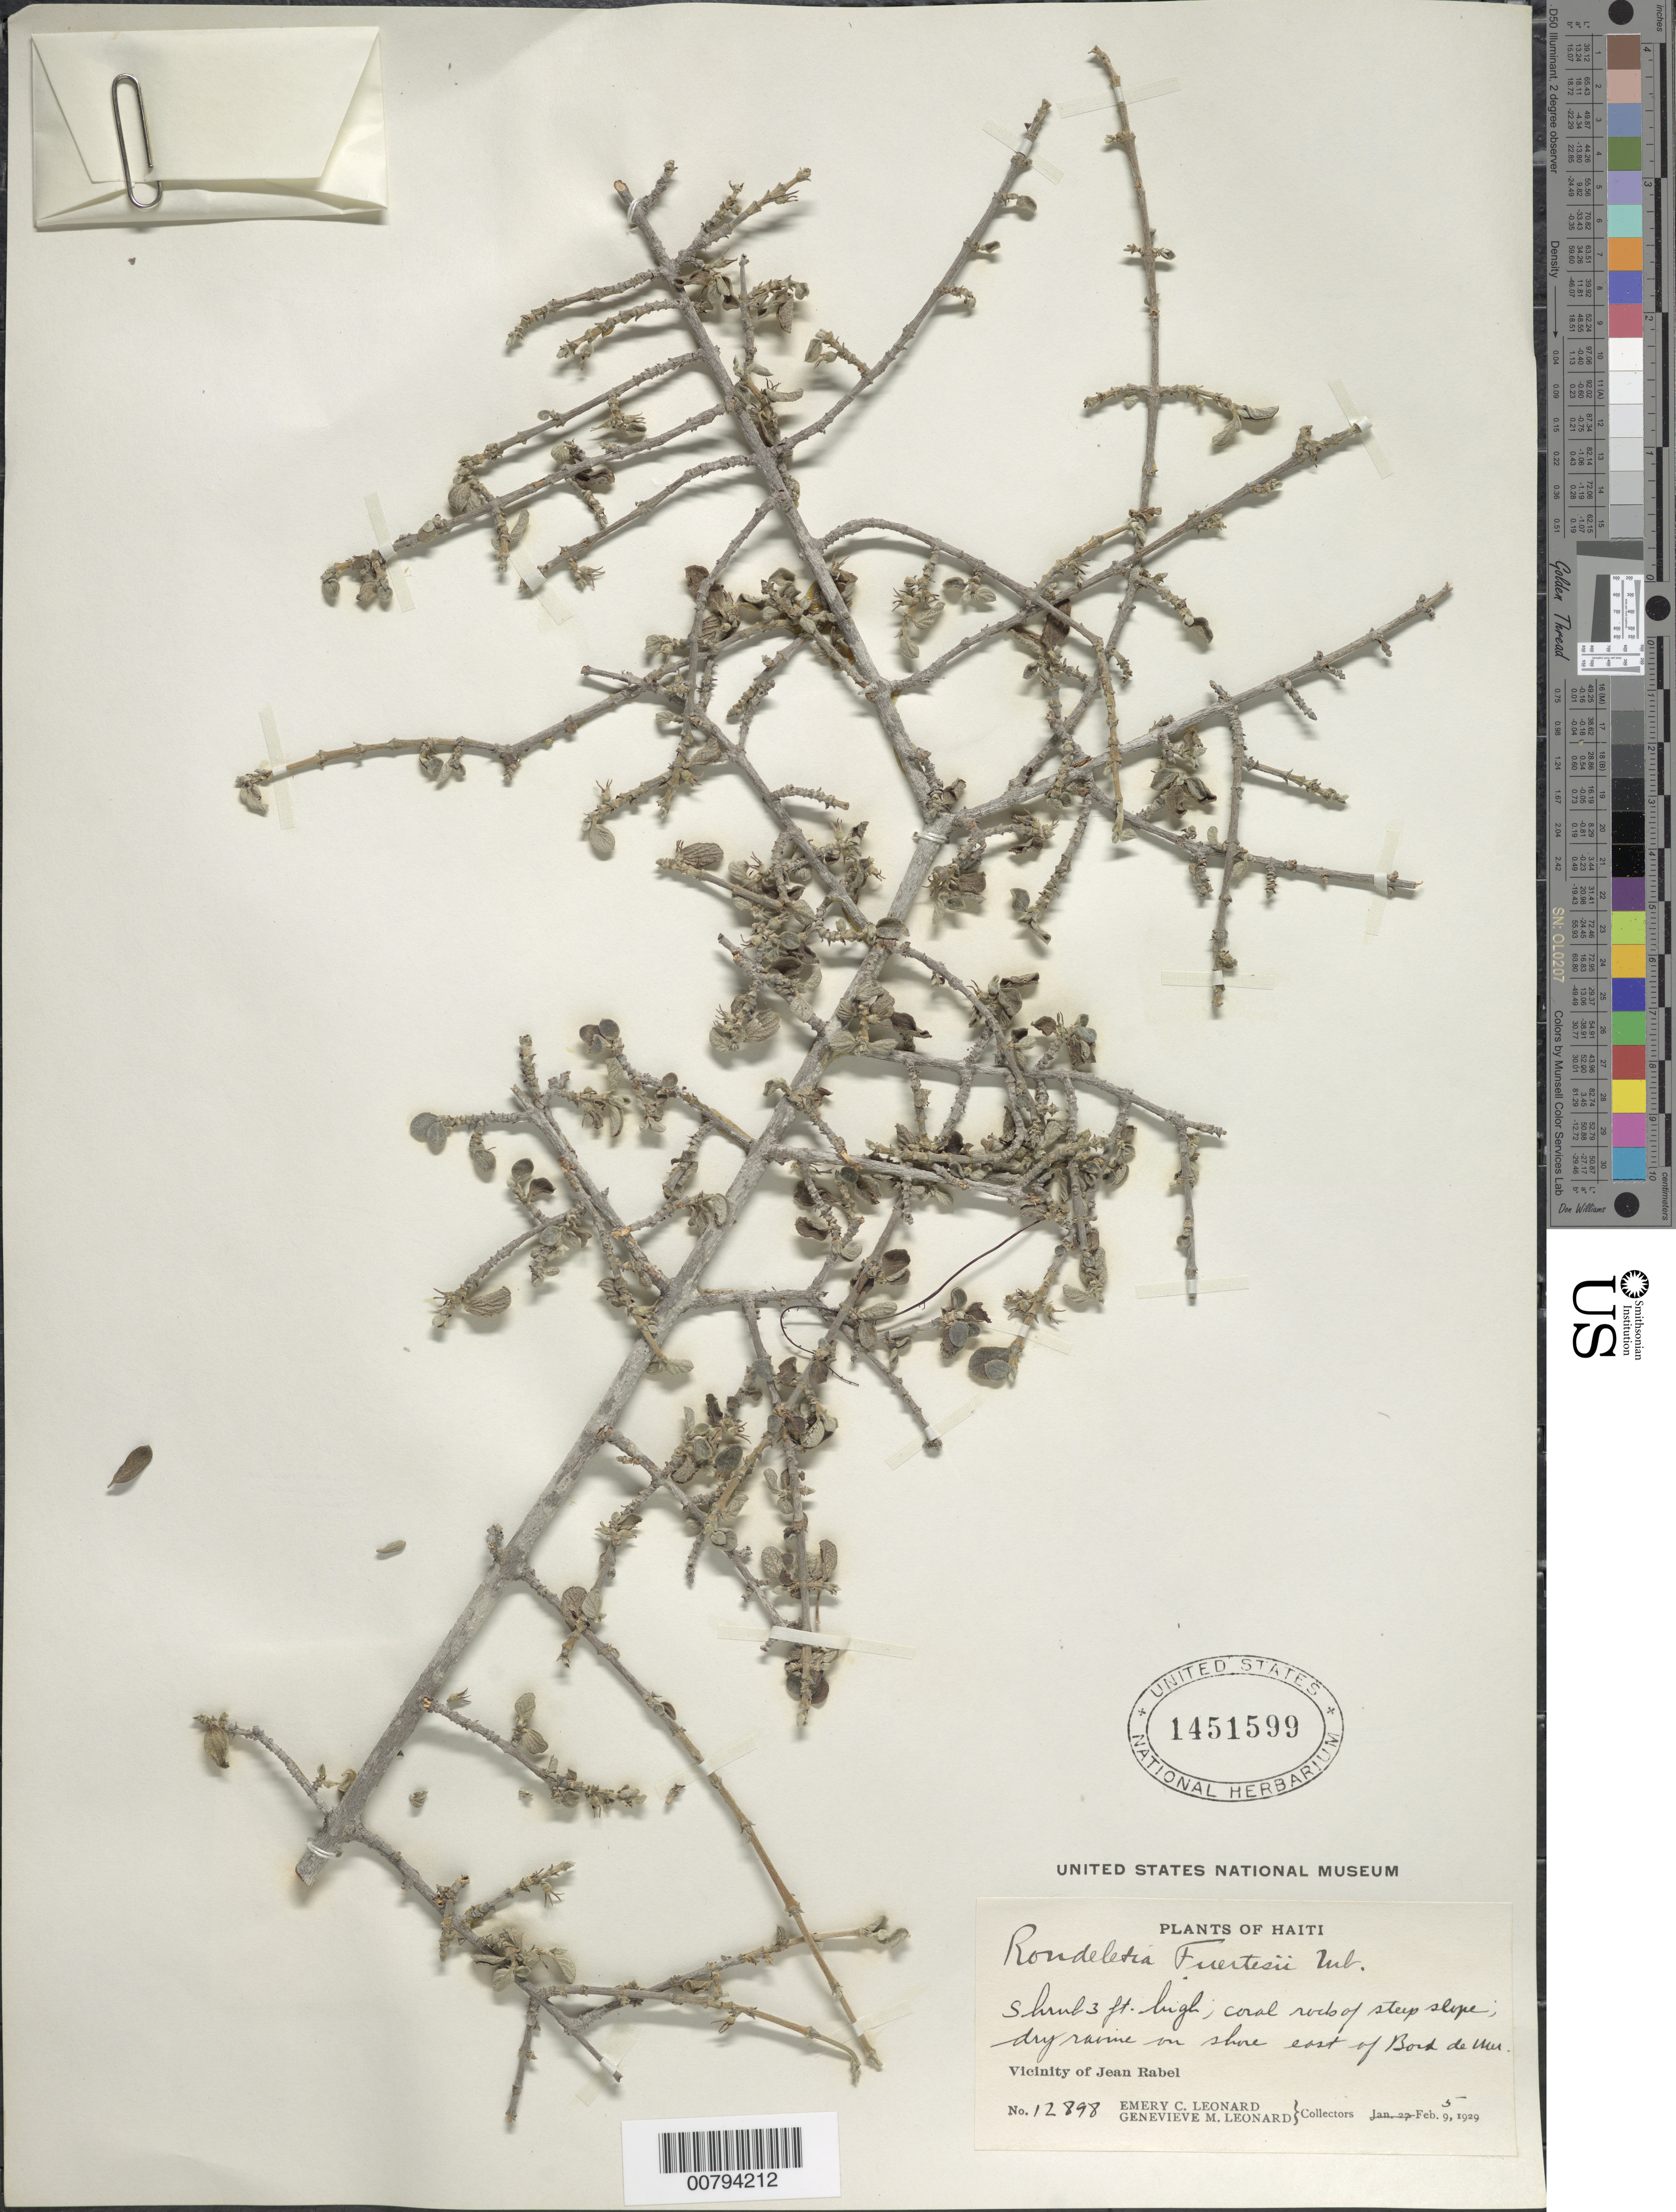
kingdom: Plantae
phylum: Tracheophyta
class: Magnoliopsida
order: Gentianales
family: Rubiaceae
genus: Rondeletia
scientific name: Rondeletia fuertesii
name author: Urb.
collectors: E. C. Leonard & G. M. Leonard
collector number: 12898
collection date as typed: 05 Feb 1929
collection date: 1929-02-05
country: Haiti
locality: Vicinity of Jean Rabel. Dry ravine on shore east of Bord de Mer.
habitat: Coral rocks of steep slope; dry ravine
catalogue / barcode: US 1451599